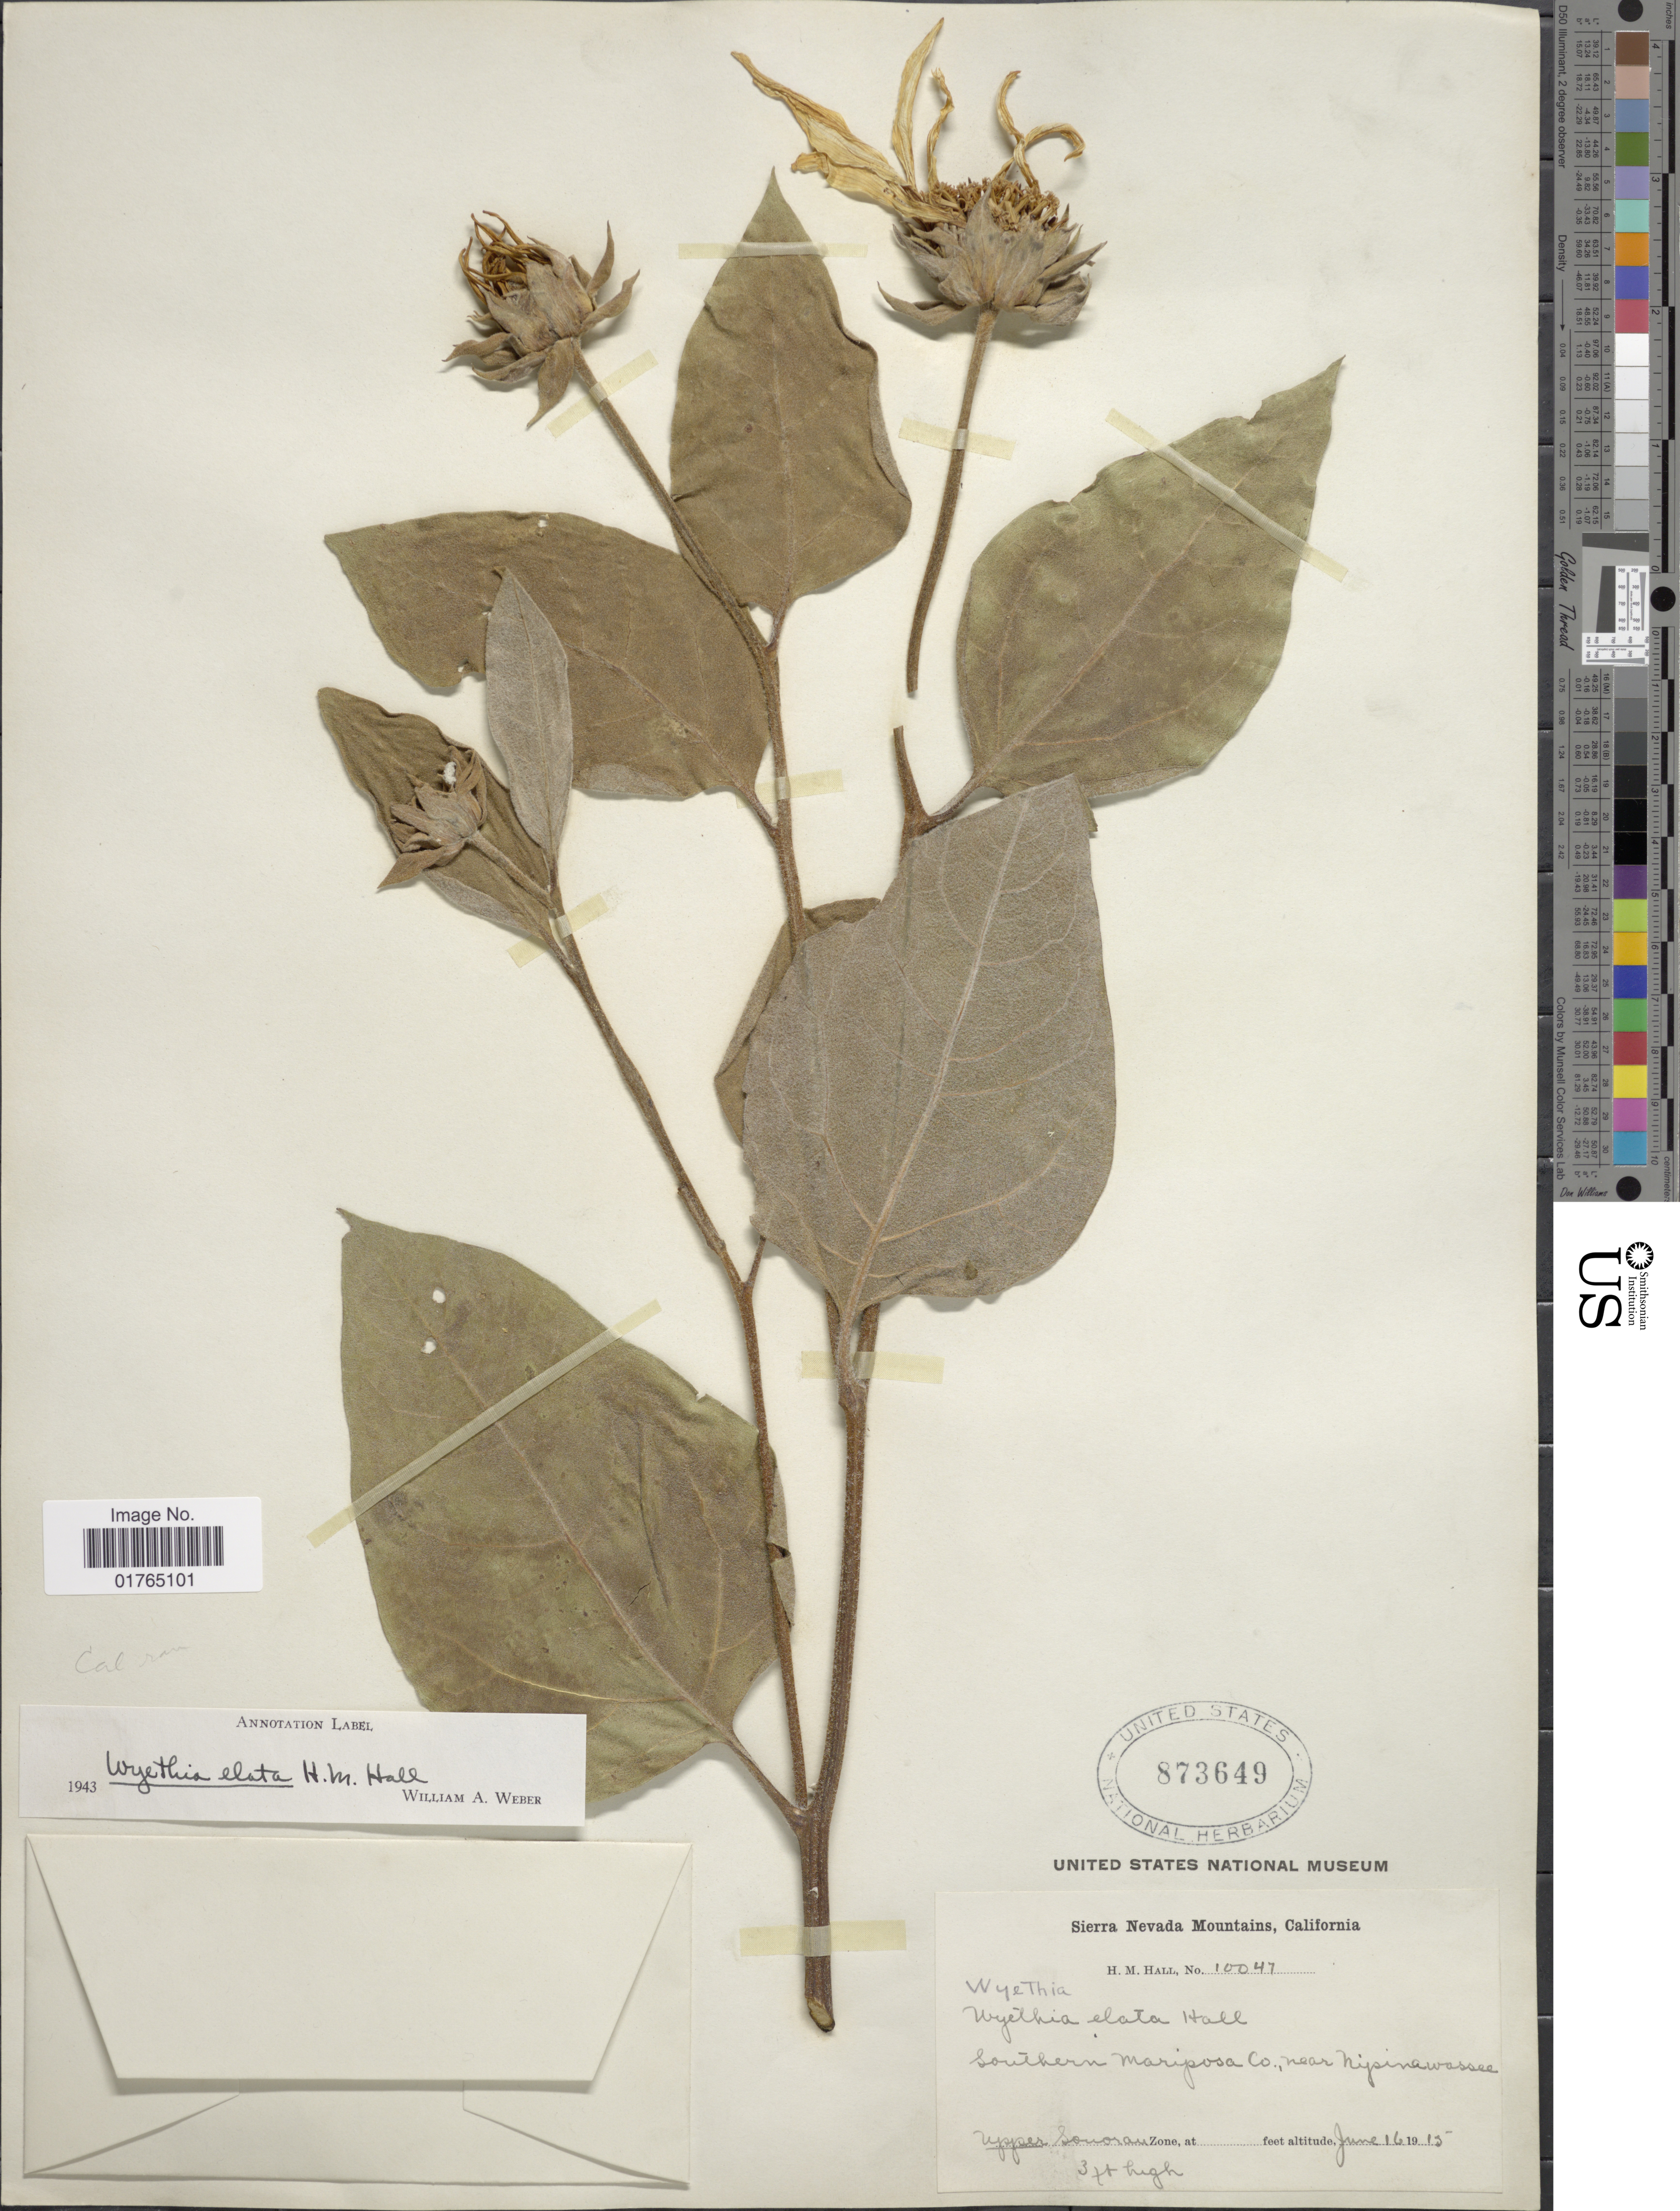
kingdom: Plantae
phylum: Tracheophyta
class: Magnoliopsida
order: Asterales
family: Asteraceae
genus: Wyethia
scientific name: Wyethia elata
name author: H.M. Hall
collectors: H. M. Hall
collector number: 10047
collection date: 1915-06-16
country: United States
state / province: California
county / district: Mariposa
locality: Sierra Nevada Mountains, southern Mariposa Co., near Nipinawassee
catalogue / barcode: US 873649